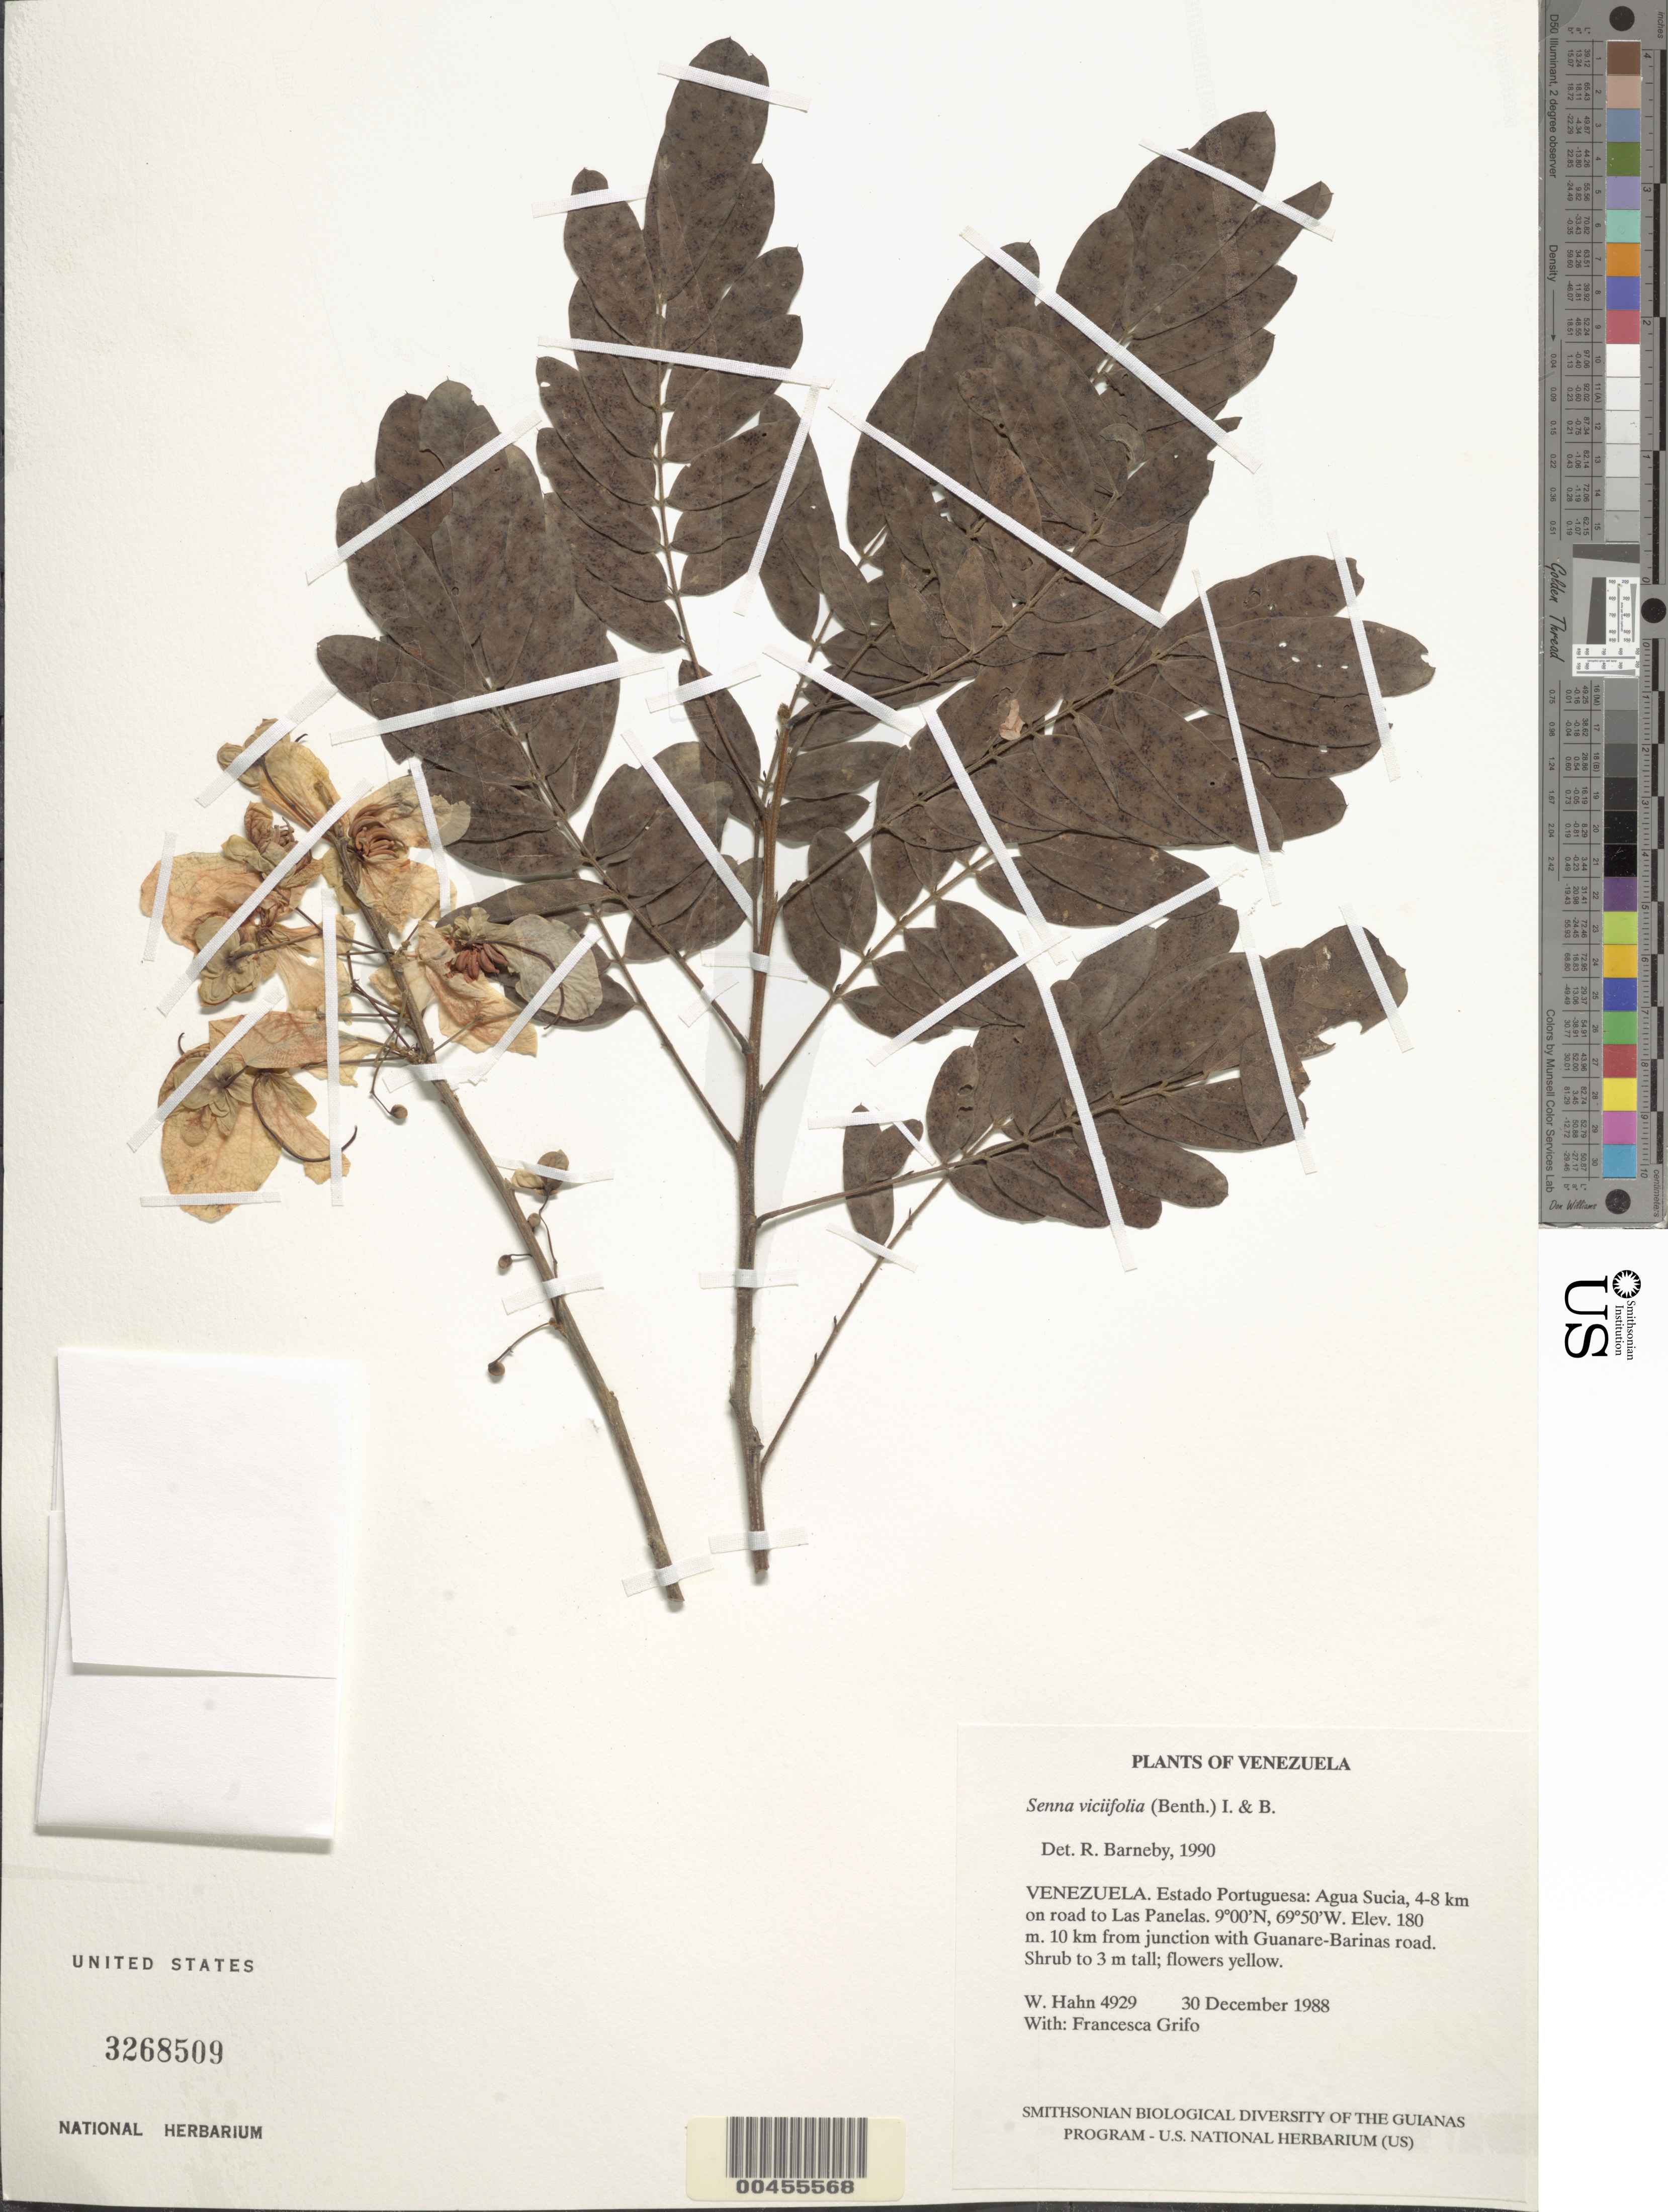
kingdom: Plantae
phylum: Tracheophyta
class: Magnoliopsida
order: Fabales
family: Fabaceae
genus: Senna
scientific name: Senna viciifolia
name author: (Benth.) H.S. Irwin & Barneby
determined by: Barneby, Rupert C., (NY)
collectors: W. Hahn & F. Grifo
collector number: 4929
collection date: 1988-12-30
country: Venezuela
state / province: Portuguesa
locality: Agua Sucia, 4-8 km on road to Las Panelas, 10 km from junction with Guanare-Barinas road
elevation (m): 180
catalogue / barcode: US 3268509